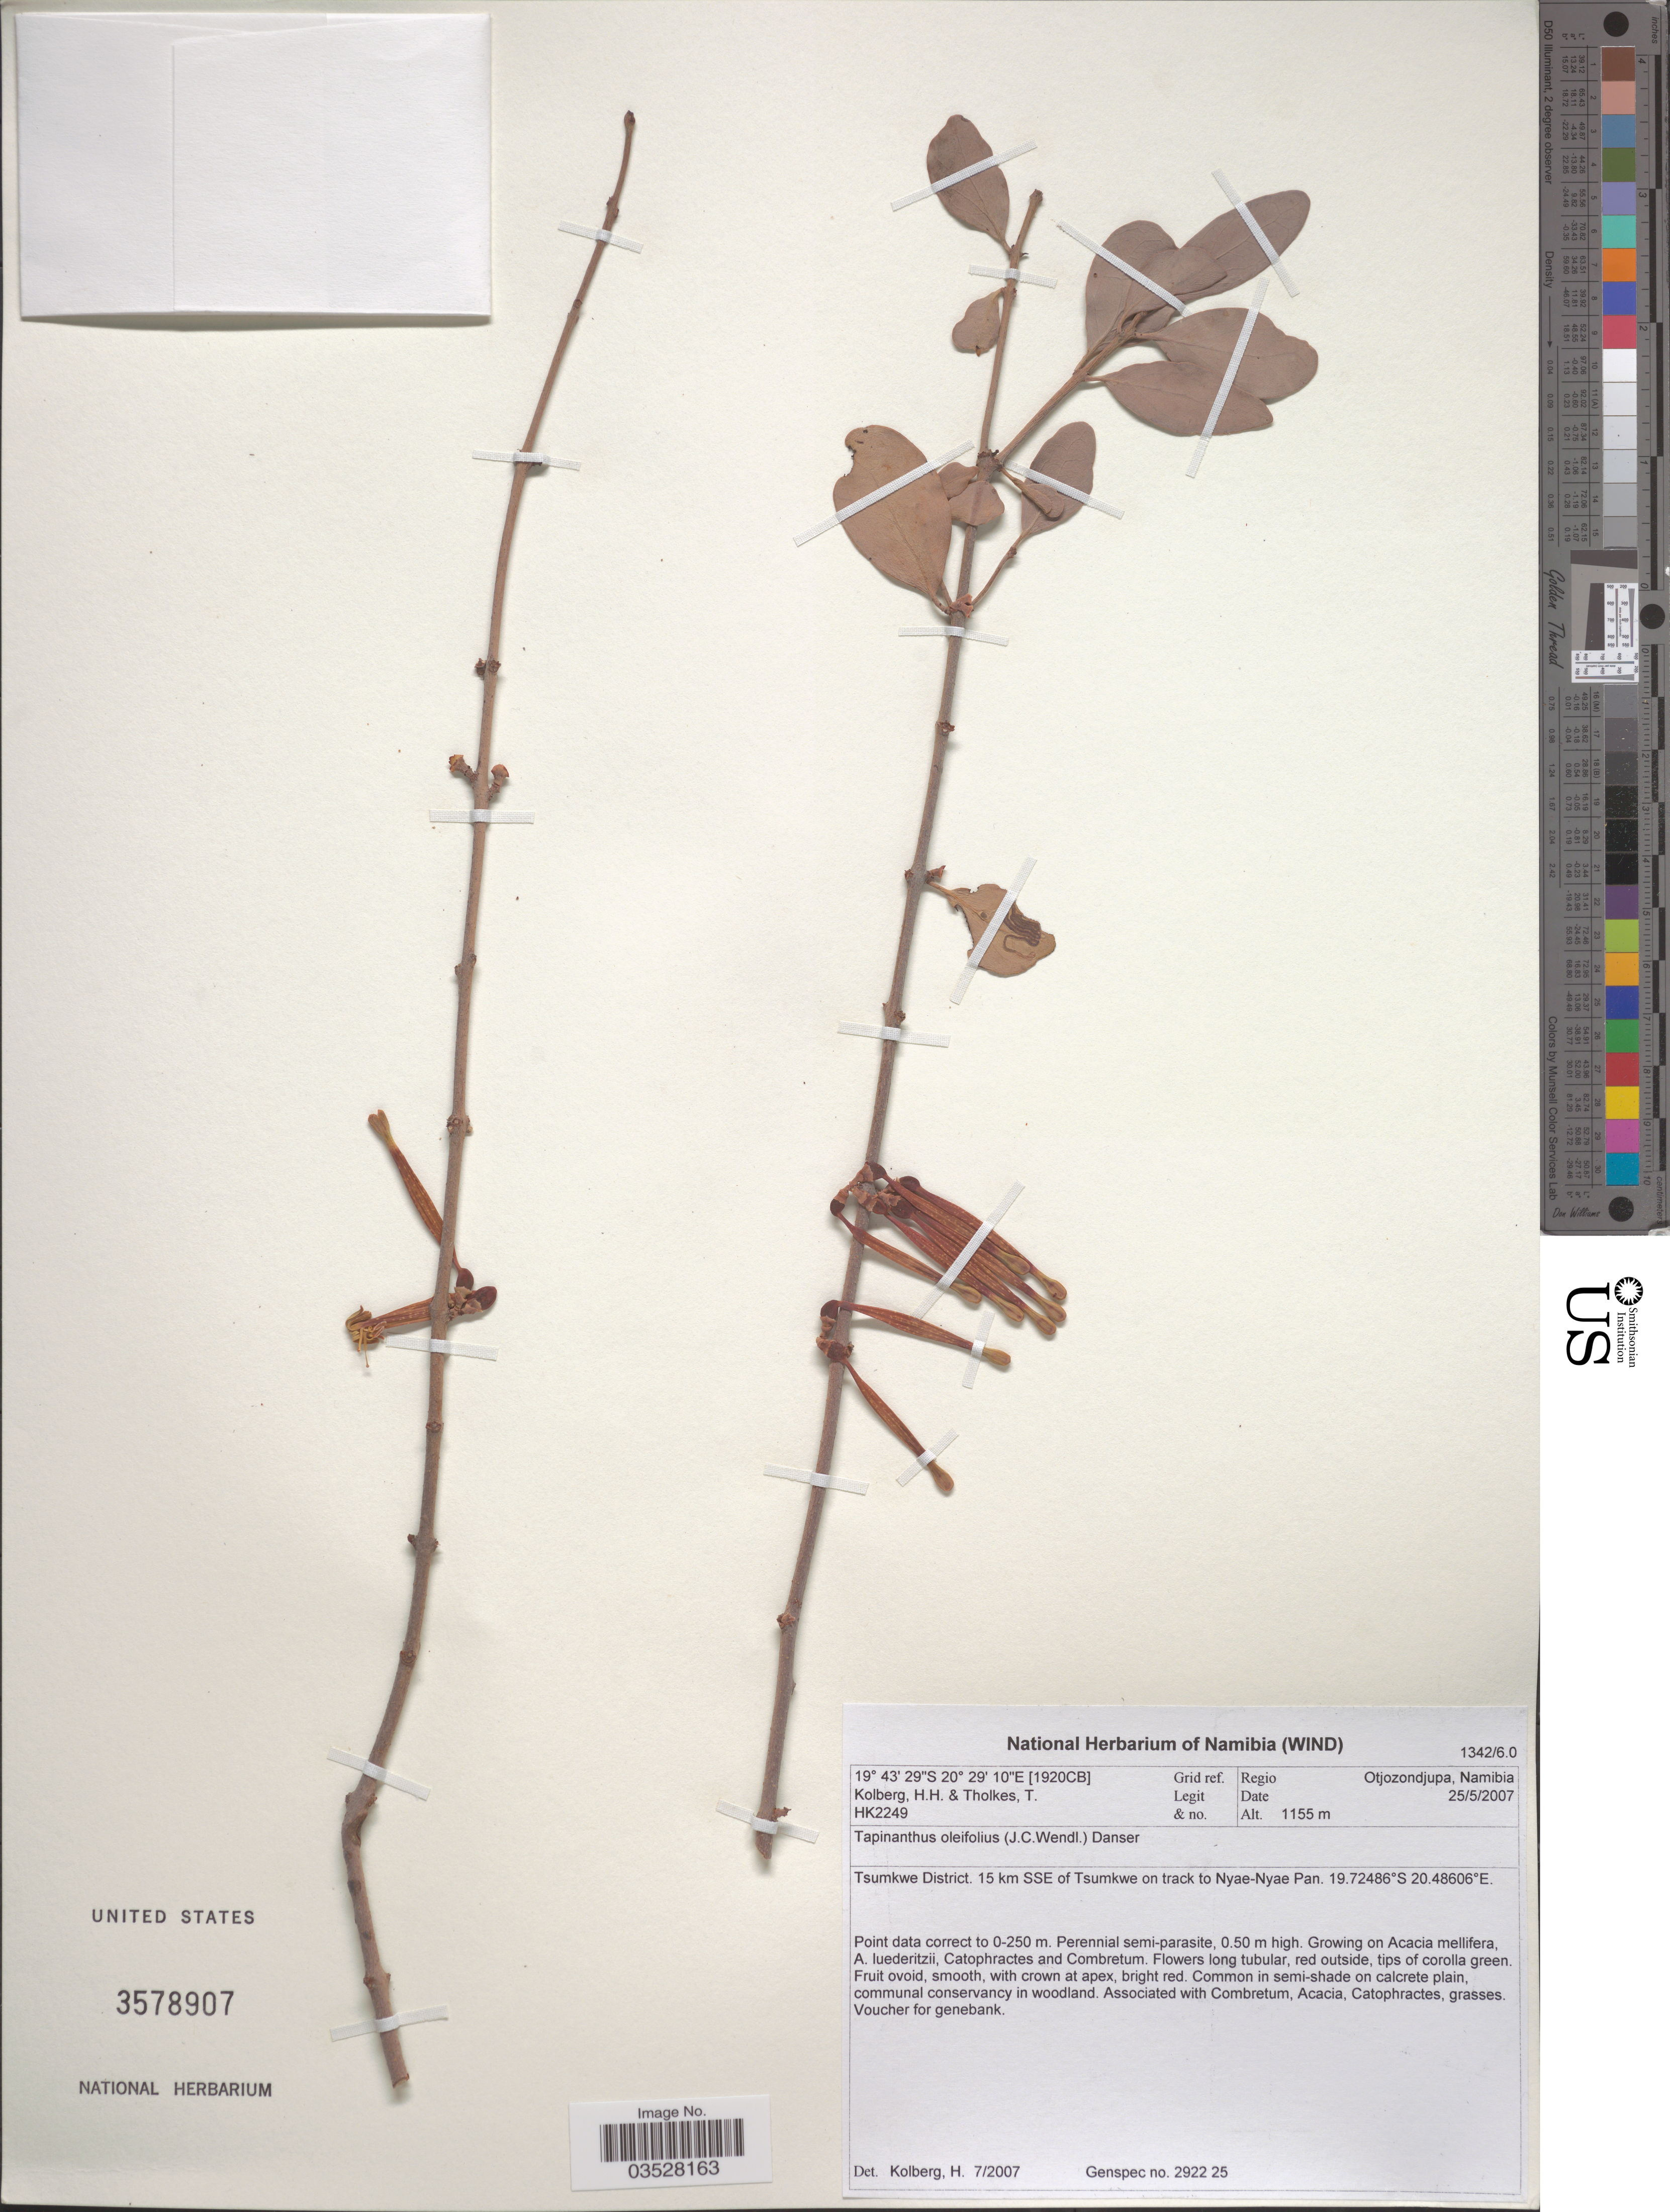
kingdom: Plantae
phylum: Tracheophyta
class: Magnoliopsida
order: Santalales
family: Loranthaceae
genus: Tapinanthus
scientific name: Tapinanthus oleifolius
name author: (J.C. Wendl.) Danser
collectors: H. H. Kolberg & T. Tholkes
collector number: HK2249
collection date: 2007-05-25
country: Namibia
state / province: Otjozondjupa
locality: Grid ref. [1920CB]. Regio Otjozondjupa, Namibia. Tsumkwe District. 15 km SSE of Tsumkwe on track to Nyae-Nyae Pan.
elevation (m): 1155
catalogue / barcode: US 3578907